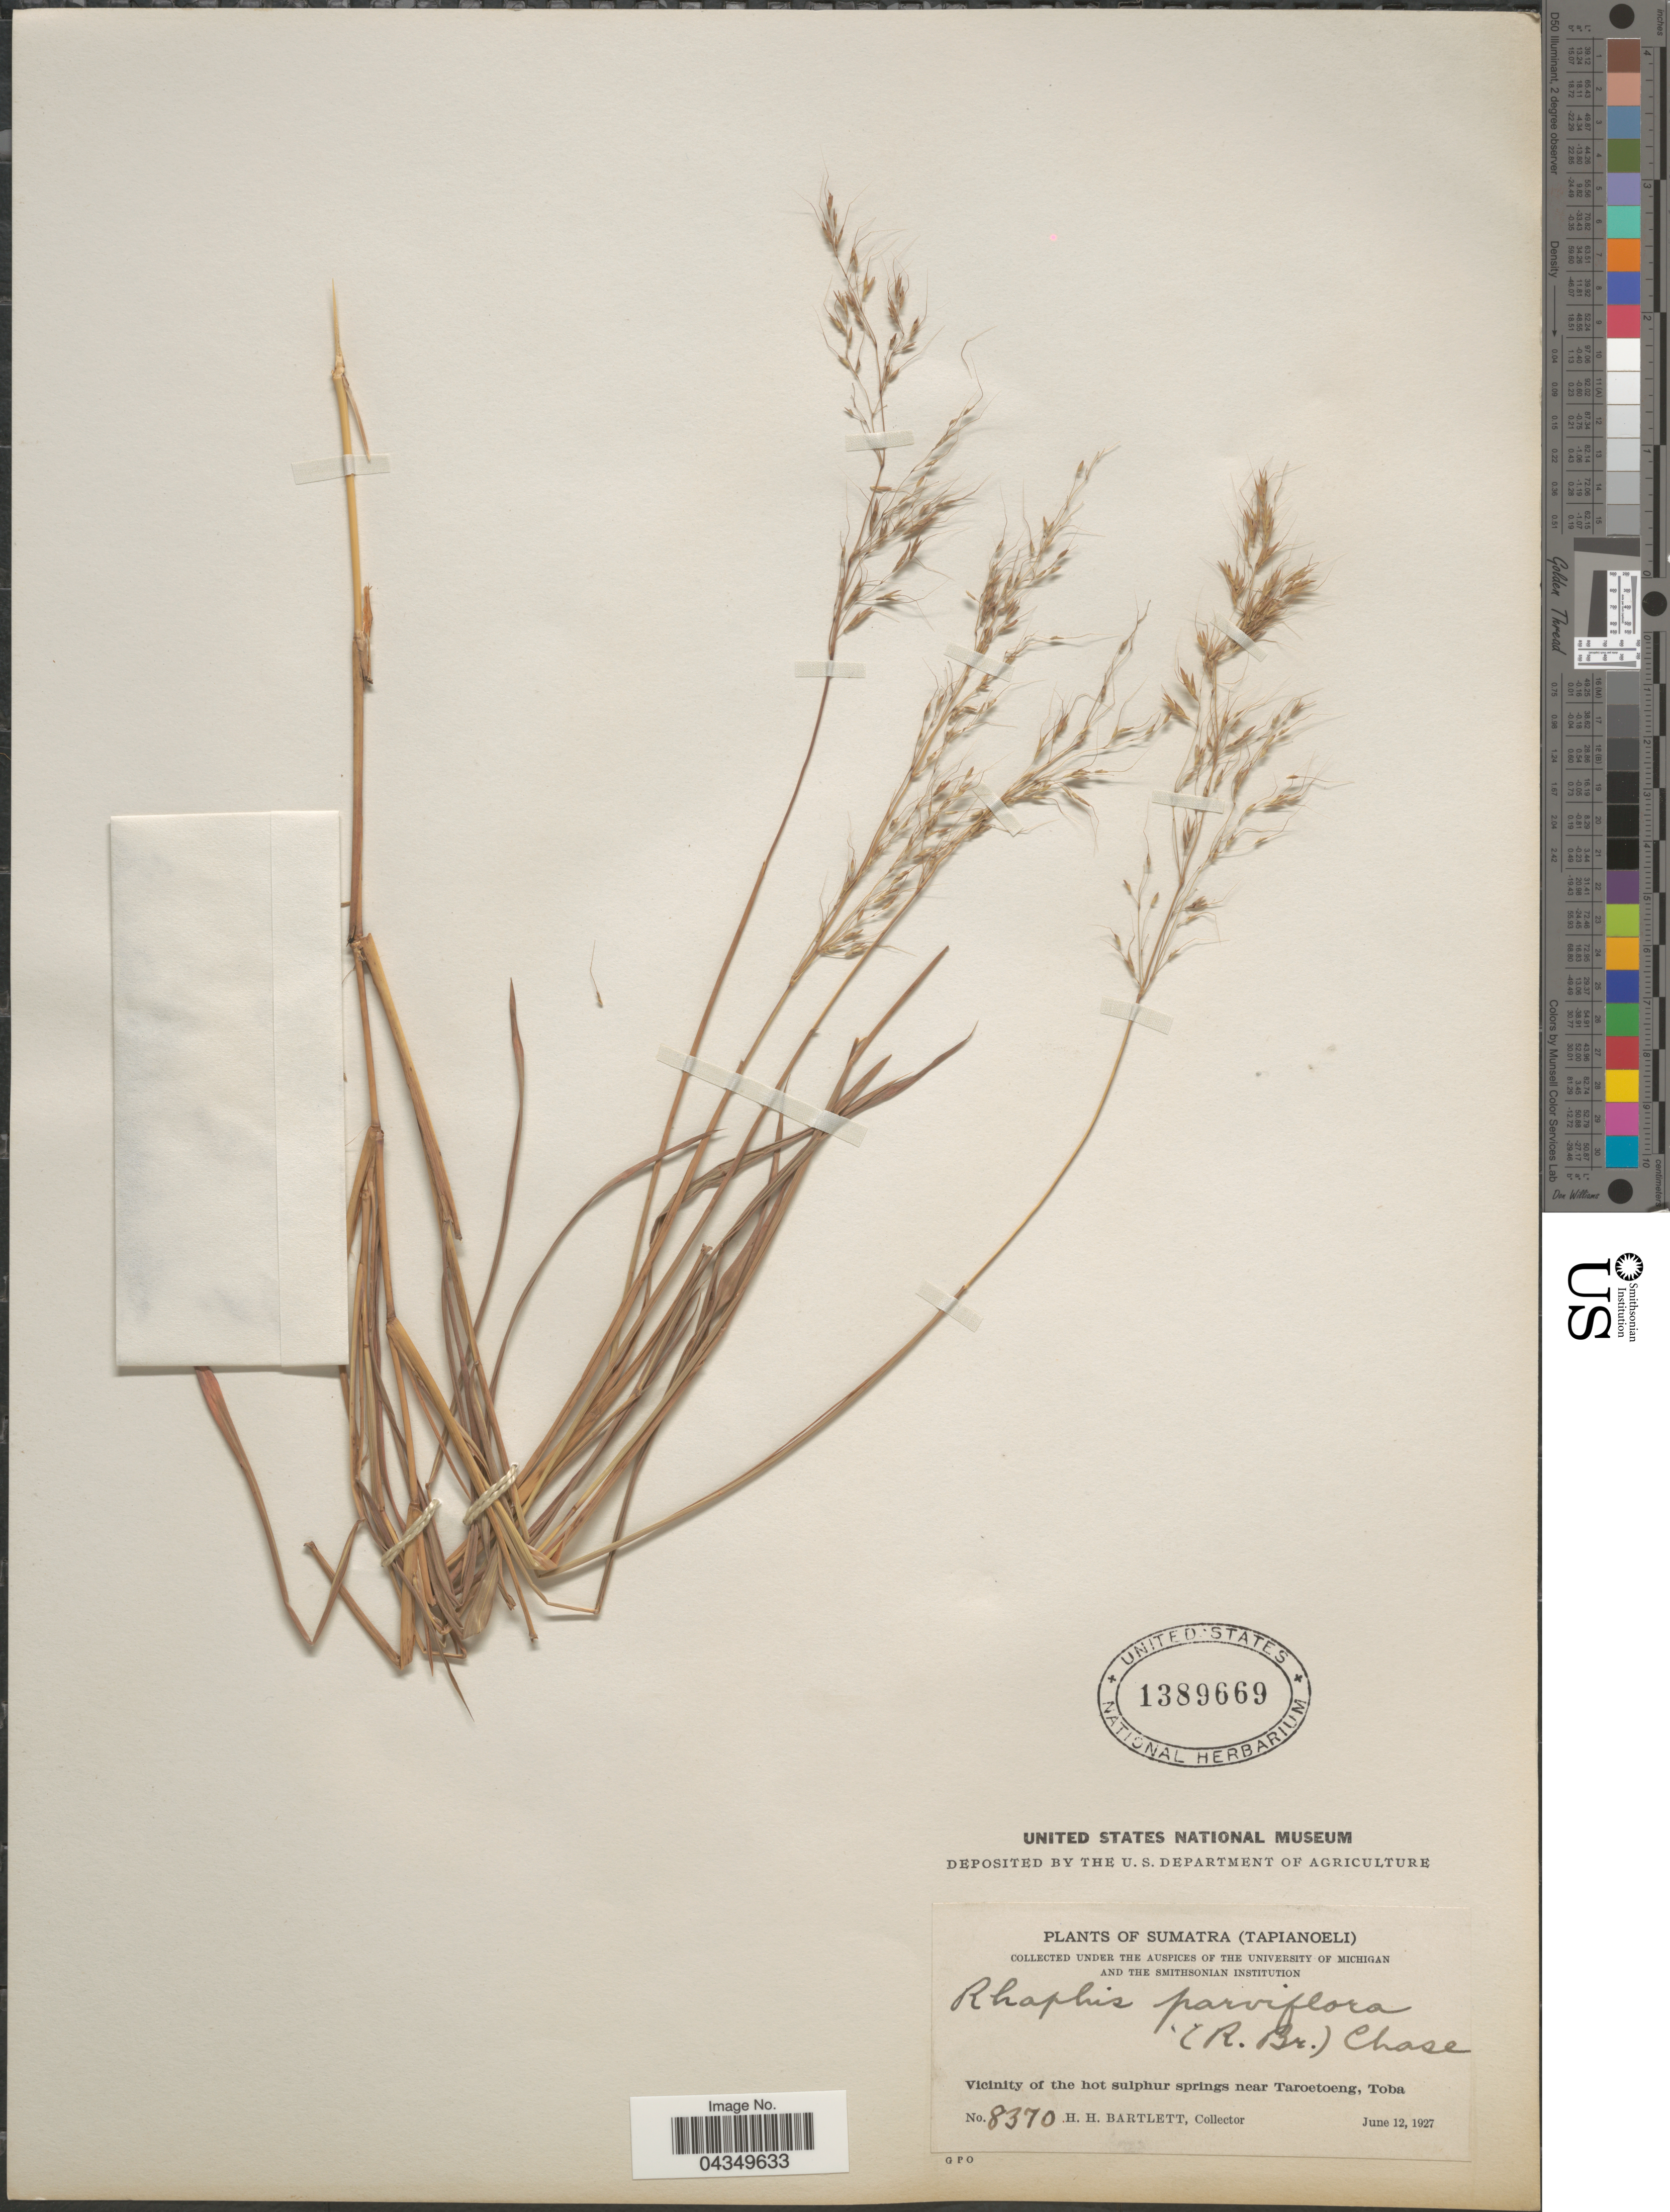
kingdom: Plantae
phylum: Tracheophyta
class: Liliopsida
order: Poales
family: Poaceae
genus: Capillipedium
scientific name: Capillipedium parviflorum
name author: (R. Br.) Stapf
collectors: H. H. Bartlett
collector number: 8370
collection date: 1927-06-12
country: Indonesia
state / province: Sumatra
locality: (Tapianoeli). Vicinity of the hot sulphur springs near Taroetoeng, Toba.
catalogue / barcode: US 1389669